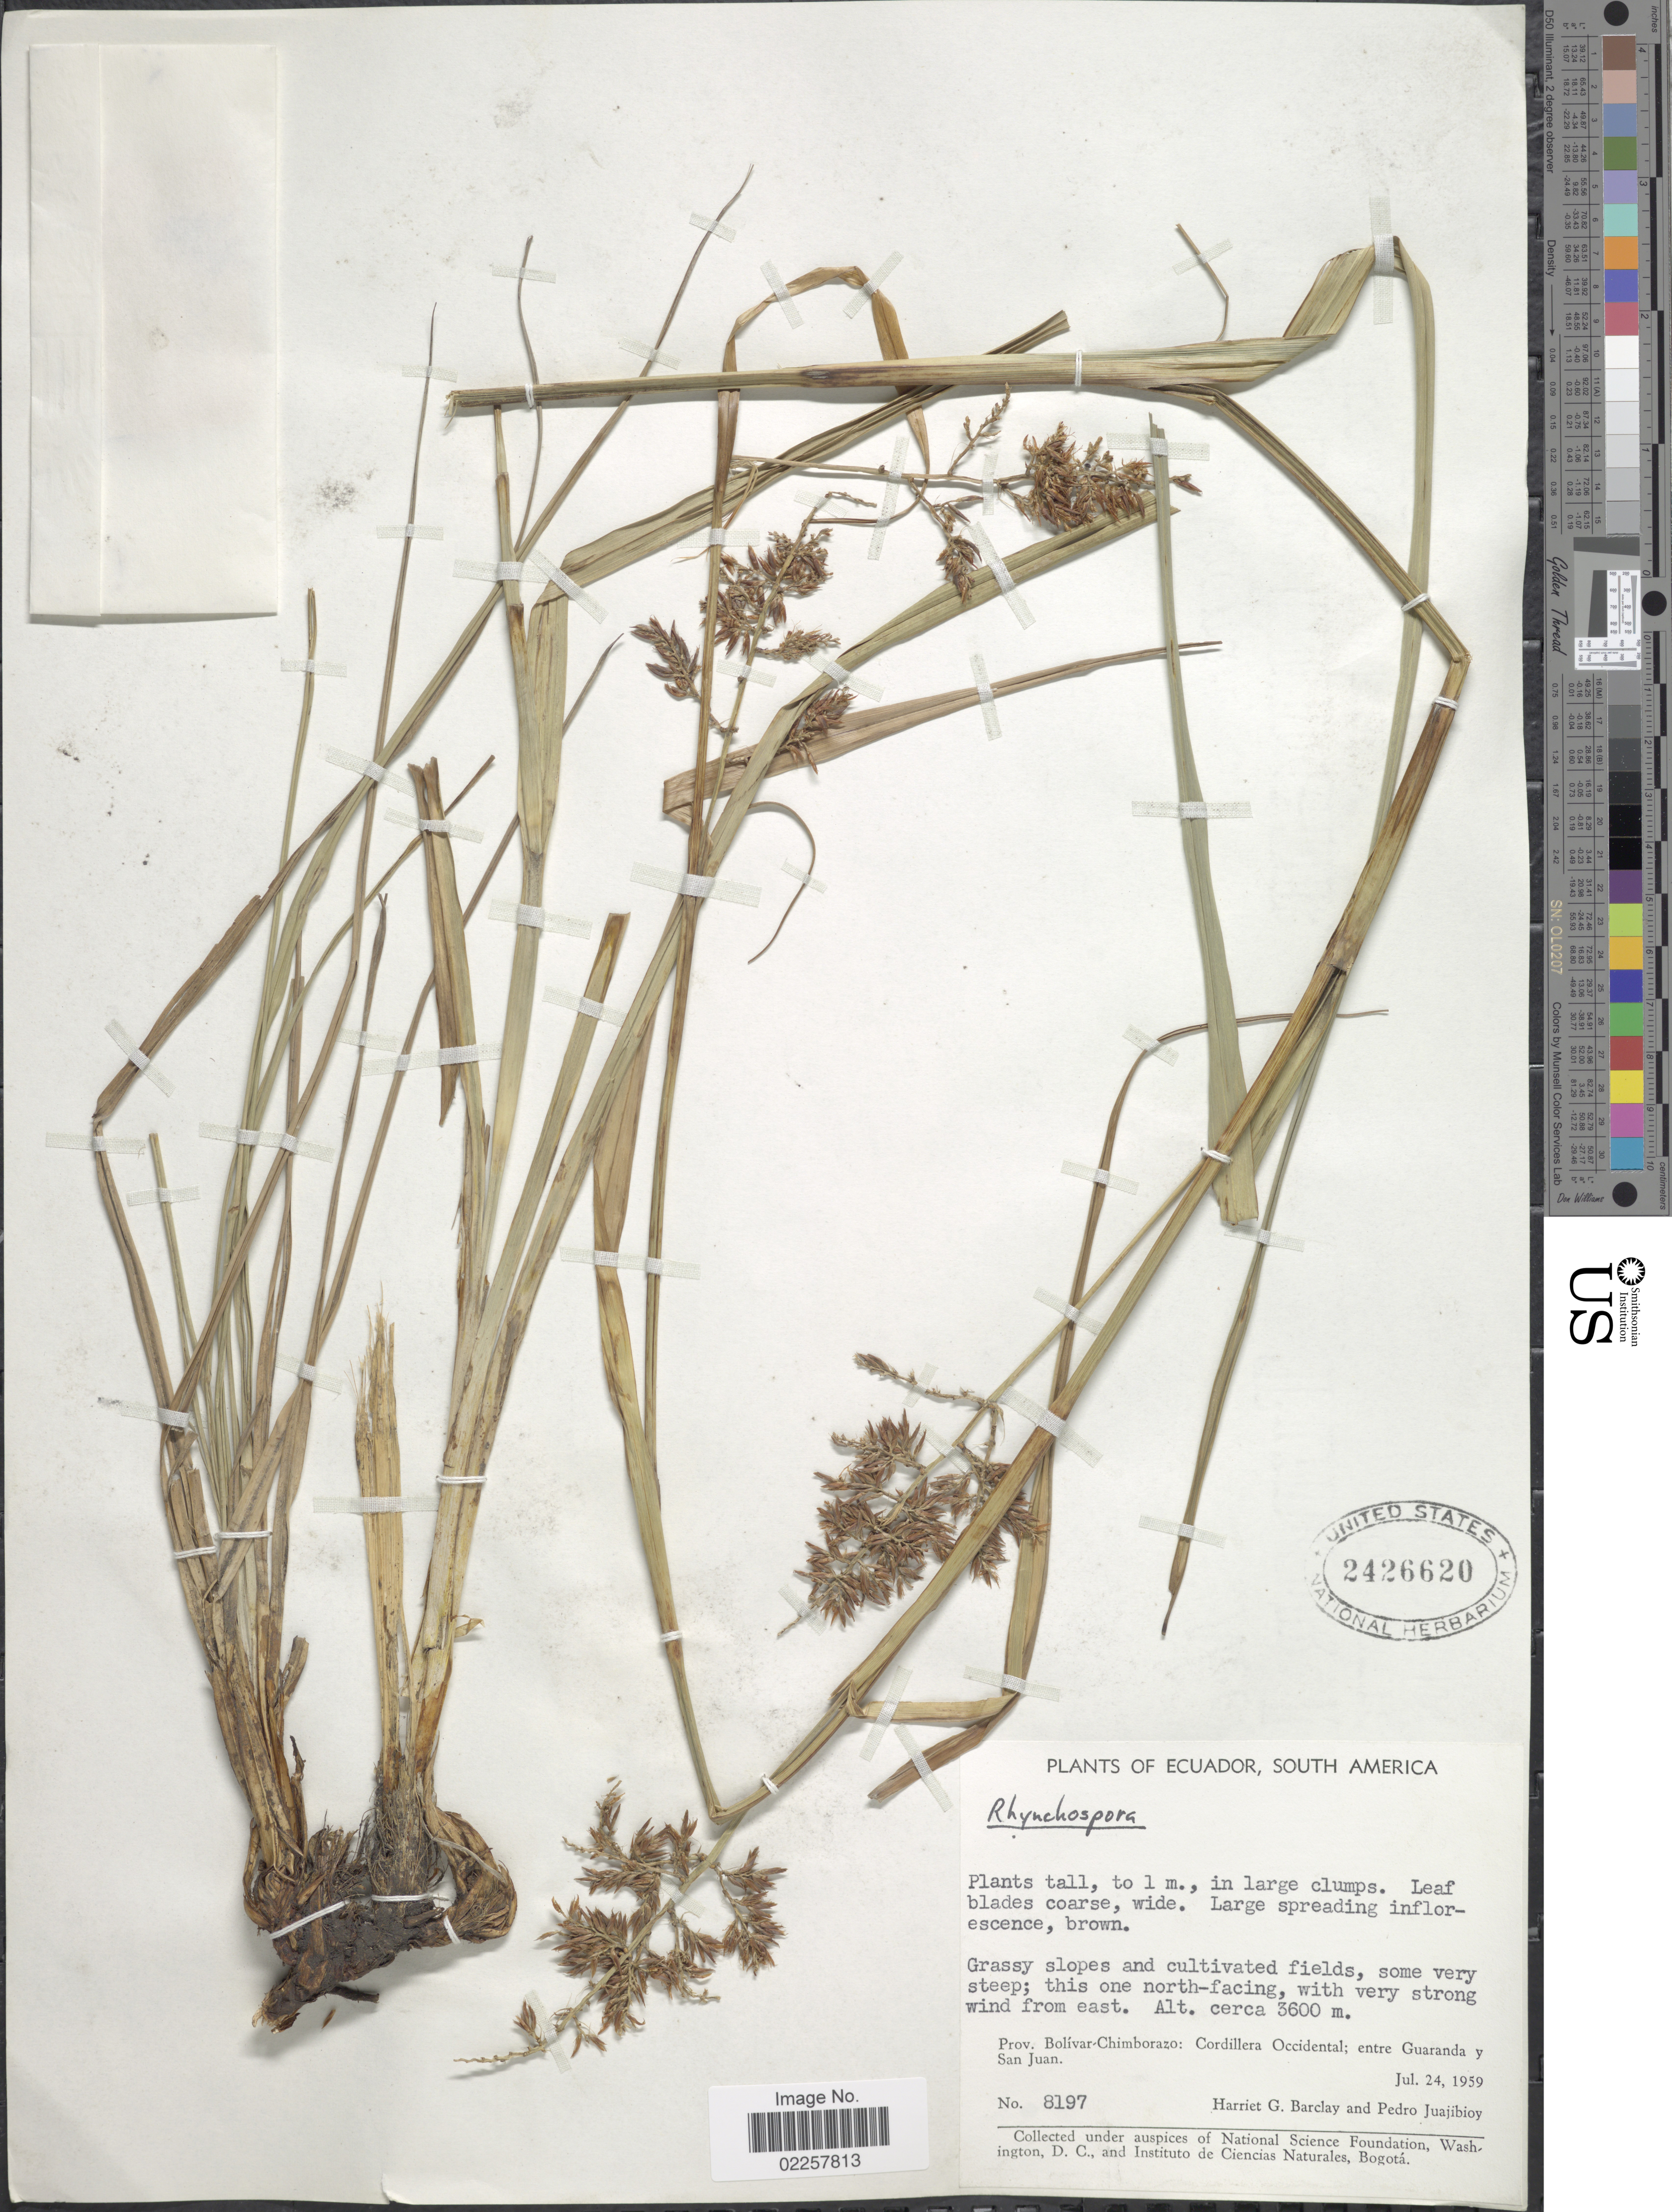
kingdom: Plantae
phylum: Tracheophyta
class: Liliopsida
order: Poales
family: Cyperaceae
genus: Rhynchospora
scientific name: Rhynchospora sp.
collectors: H. G. Barclay & P. Juajibioy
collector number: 8197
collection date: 1959-07-24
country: Ecuador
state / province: Bolívar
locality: Prov. Bolivar-Chimborazo: Cordillera Occidental; entre Guaranda y San Juan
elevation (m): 3600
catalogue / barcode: US 2426620